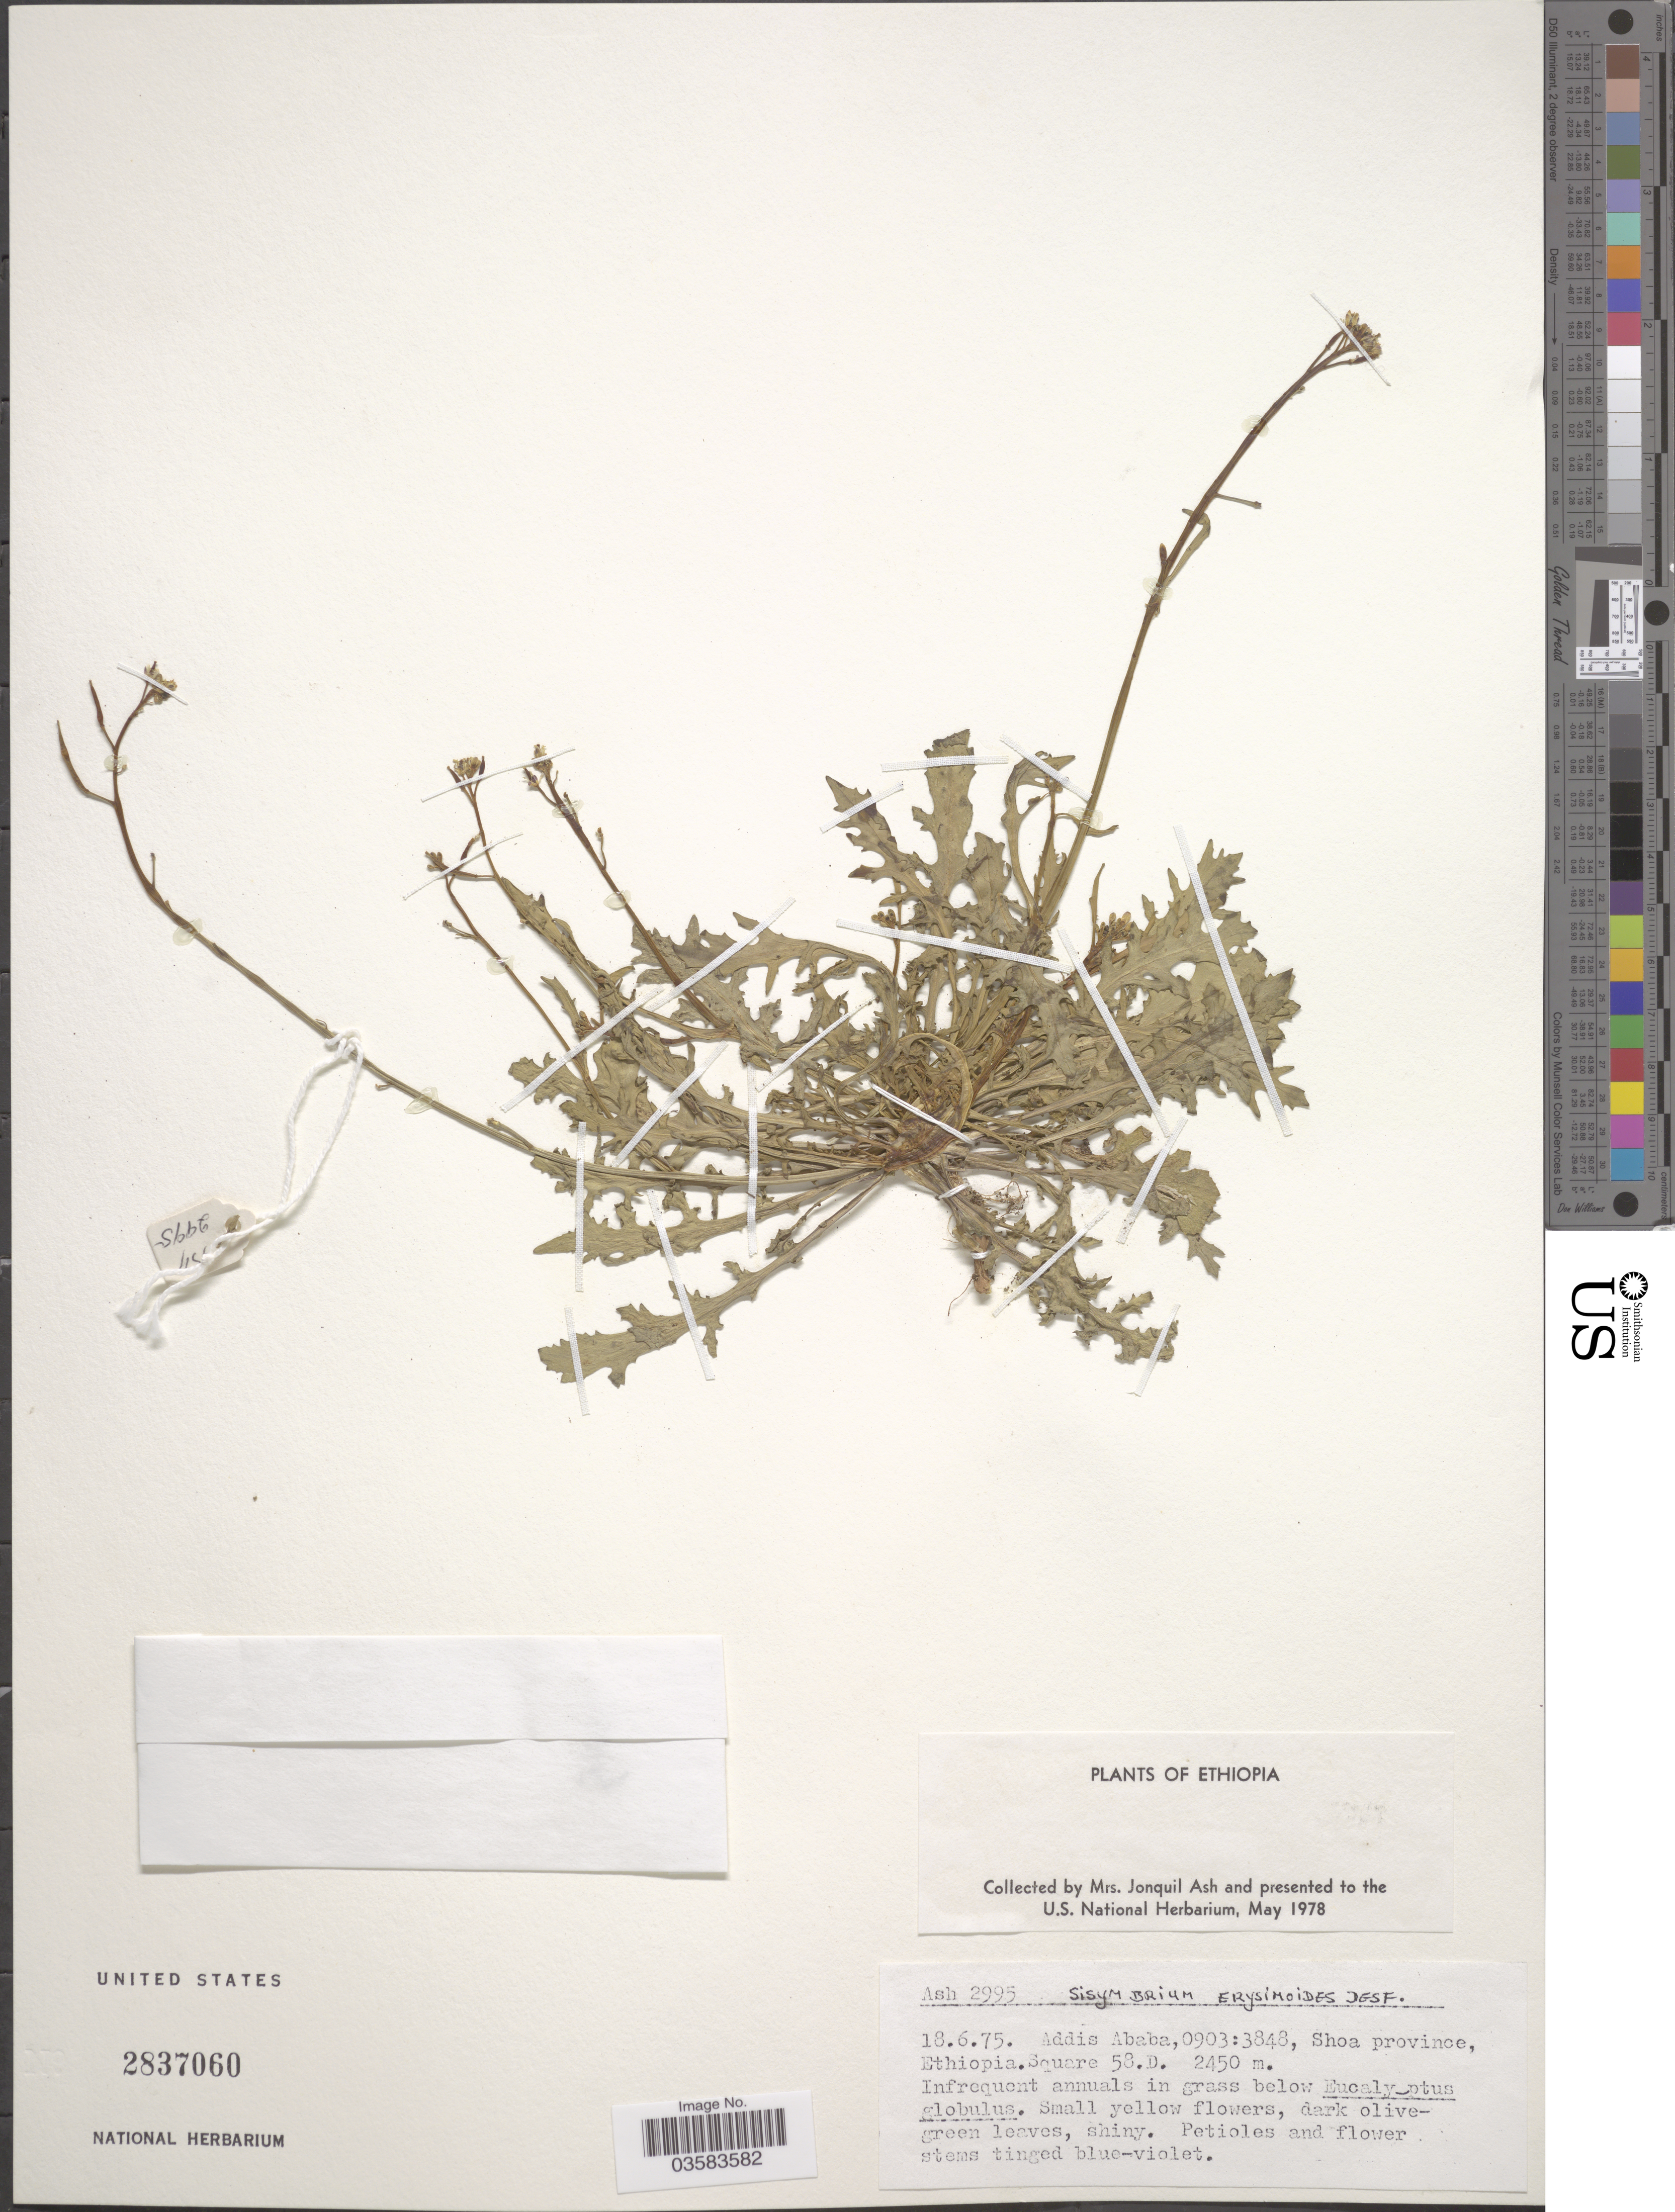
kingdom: Plantae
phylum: Tracheophyta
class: Magnoliopsida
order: Brassicales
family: Brassicaceae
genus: Sisymbrium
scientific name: Sisymbrium erysimoides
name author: Desf.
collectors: J. Ash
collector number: Ash2995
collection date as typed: Transcribed d/m/y: 18/6/75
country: Ethiopia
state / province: Addis Ababa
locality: Addis Ababa, 0903:3848, Shoa province. Square 58.D.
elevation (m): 2450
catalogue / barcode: US 2837060